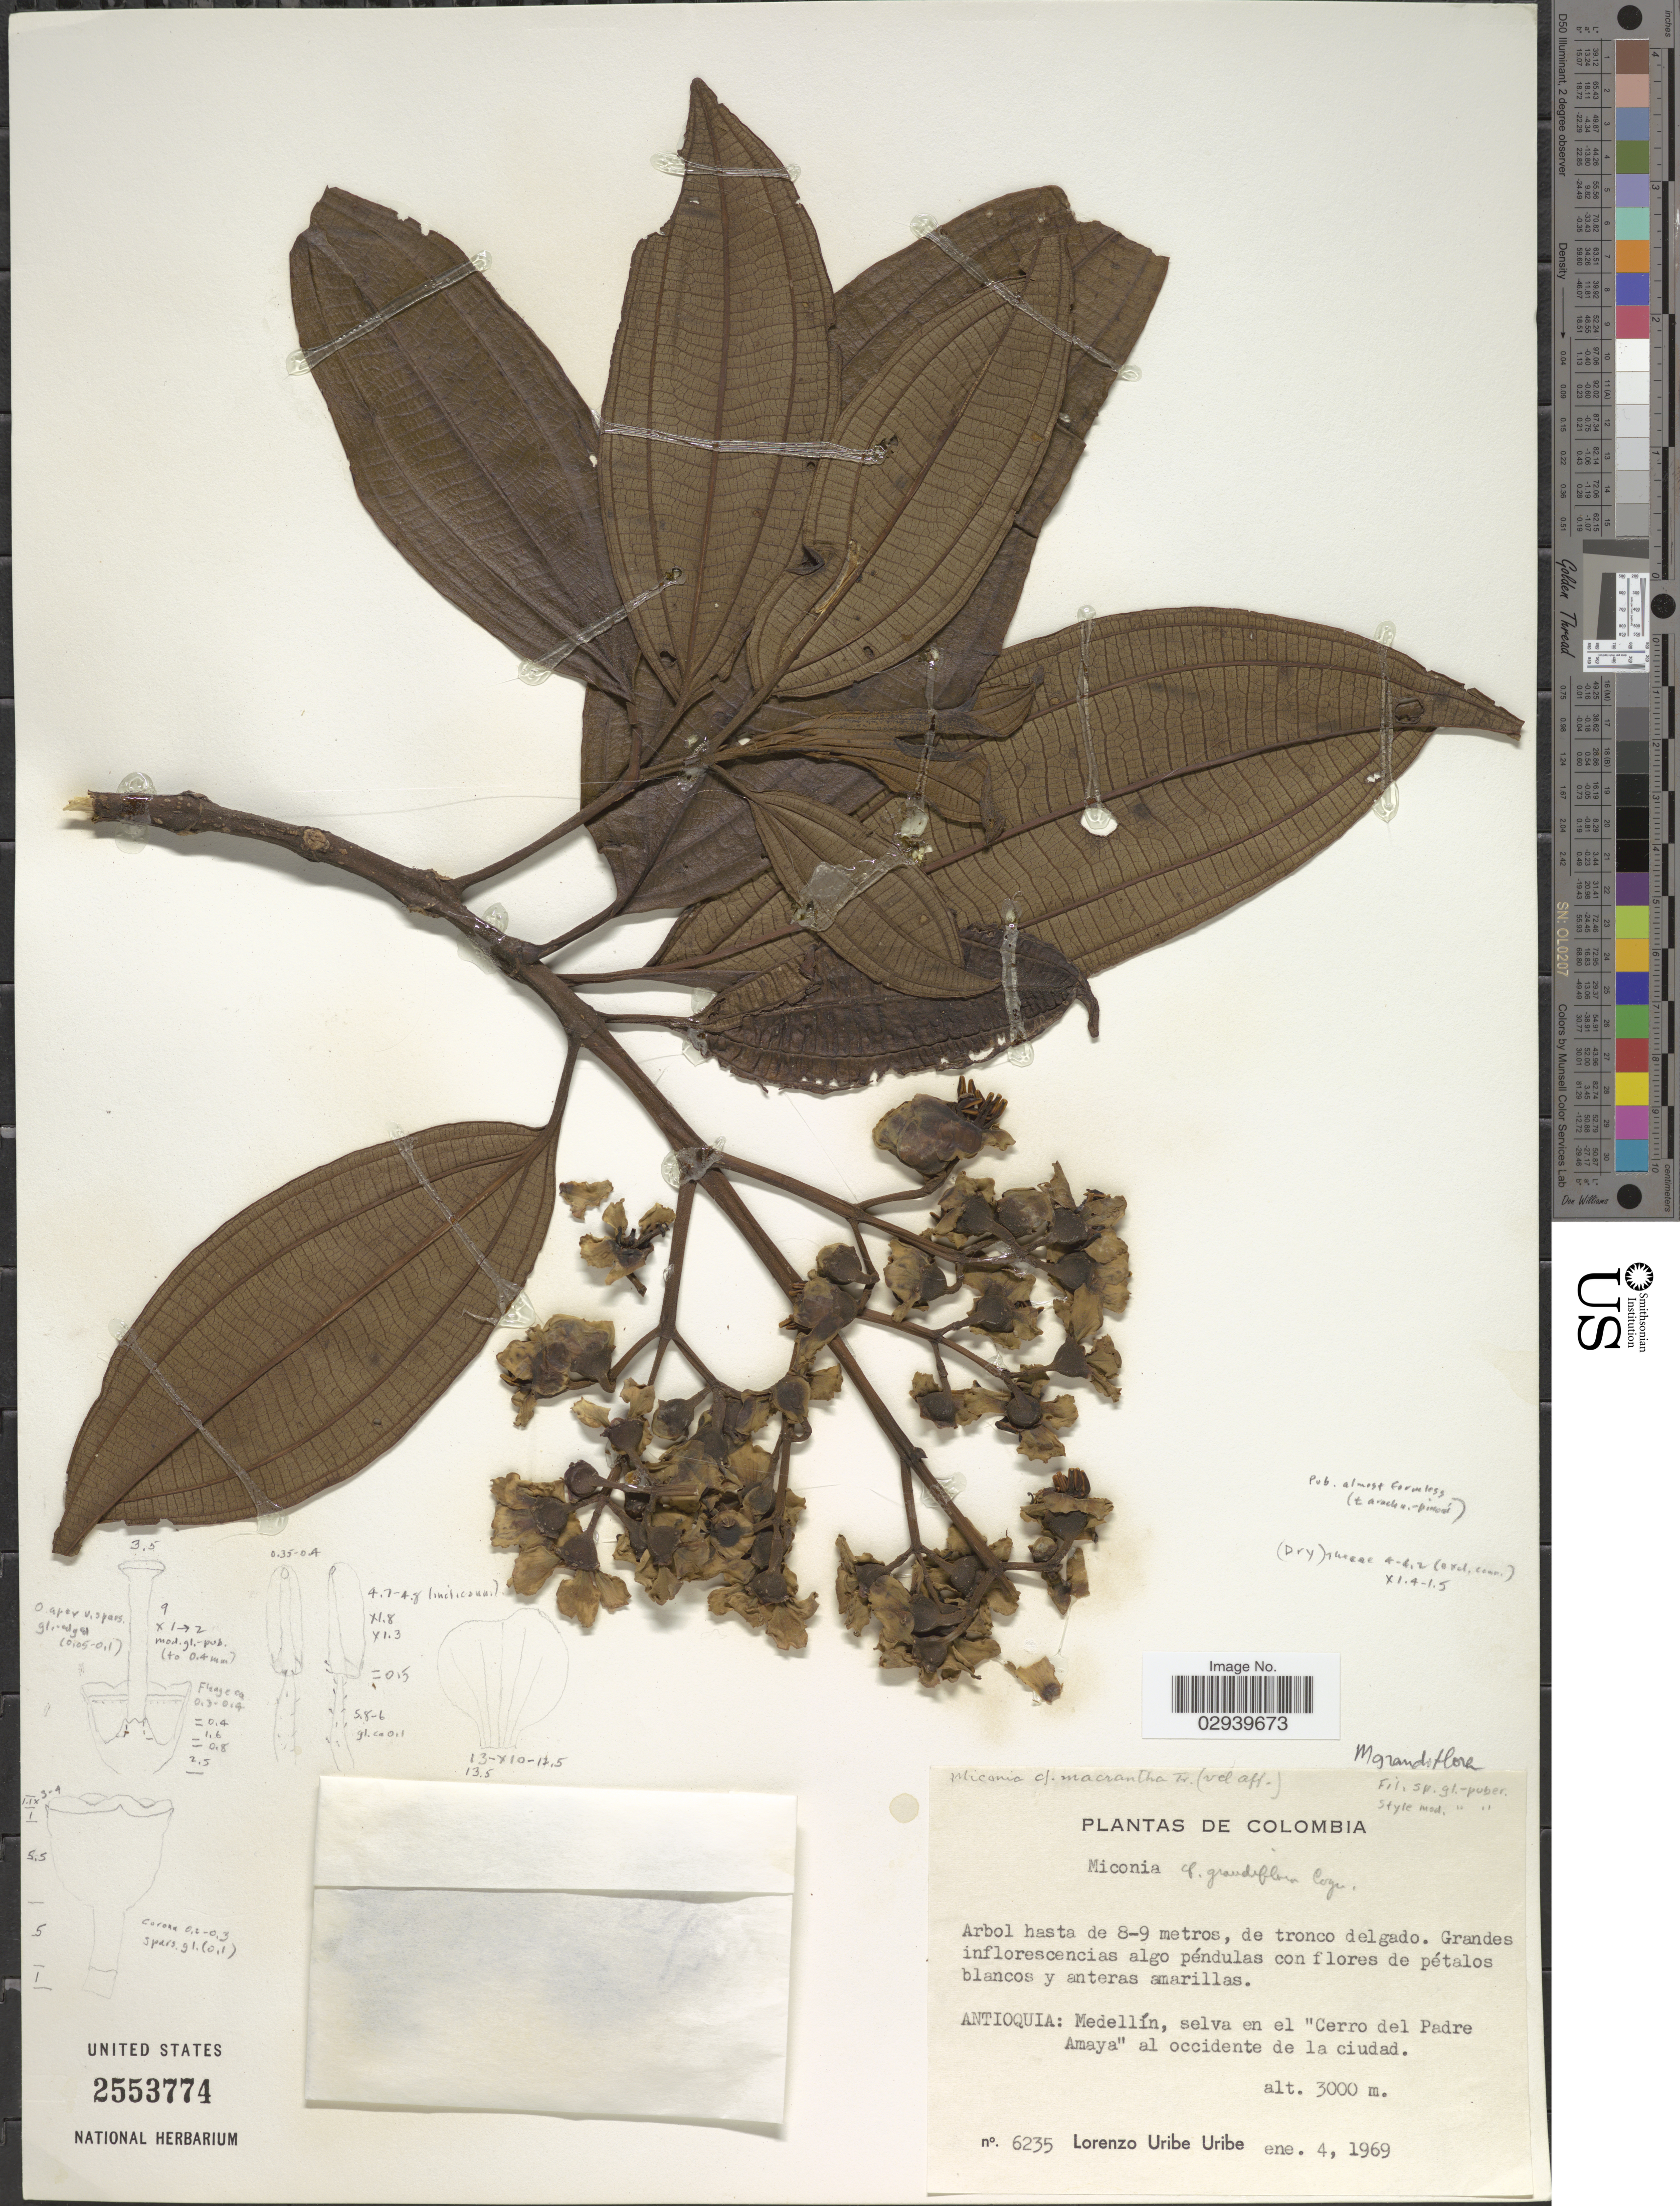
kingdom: Plantae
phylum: Tracheophyta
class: Magnoliopsida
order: Myrtales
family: Melastomataceae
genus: Miconia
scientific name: Miconia grandiflora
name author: Cogn.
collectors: L. Uribe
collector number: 6235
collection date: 1969-01-04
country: Colombia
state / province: Antioquia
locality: Medellín, selva en el "Cerro del Padre Amaya" al occidente de la ciudad.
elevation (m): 3000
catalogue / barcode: US 2553774